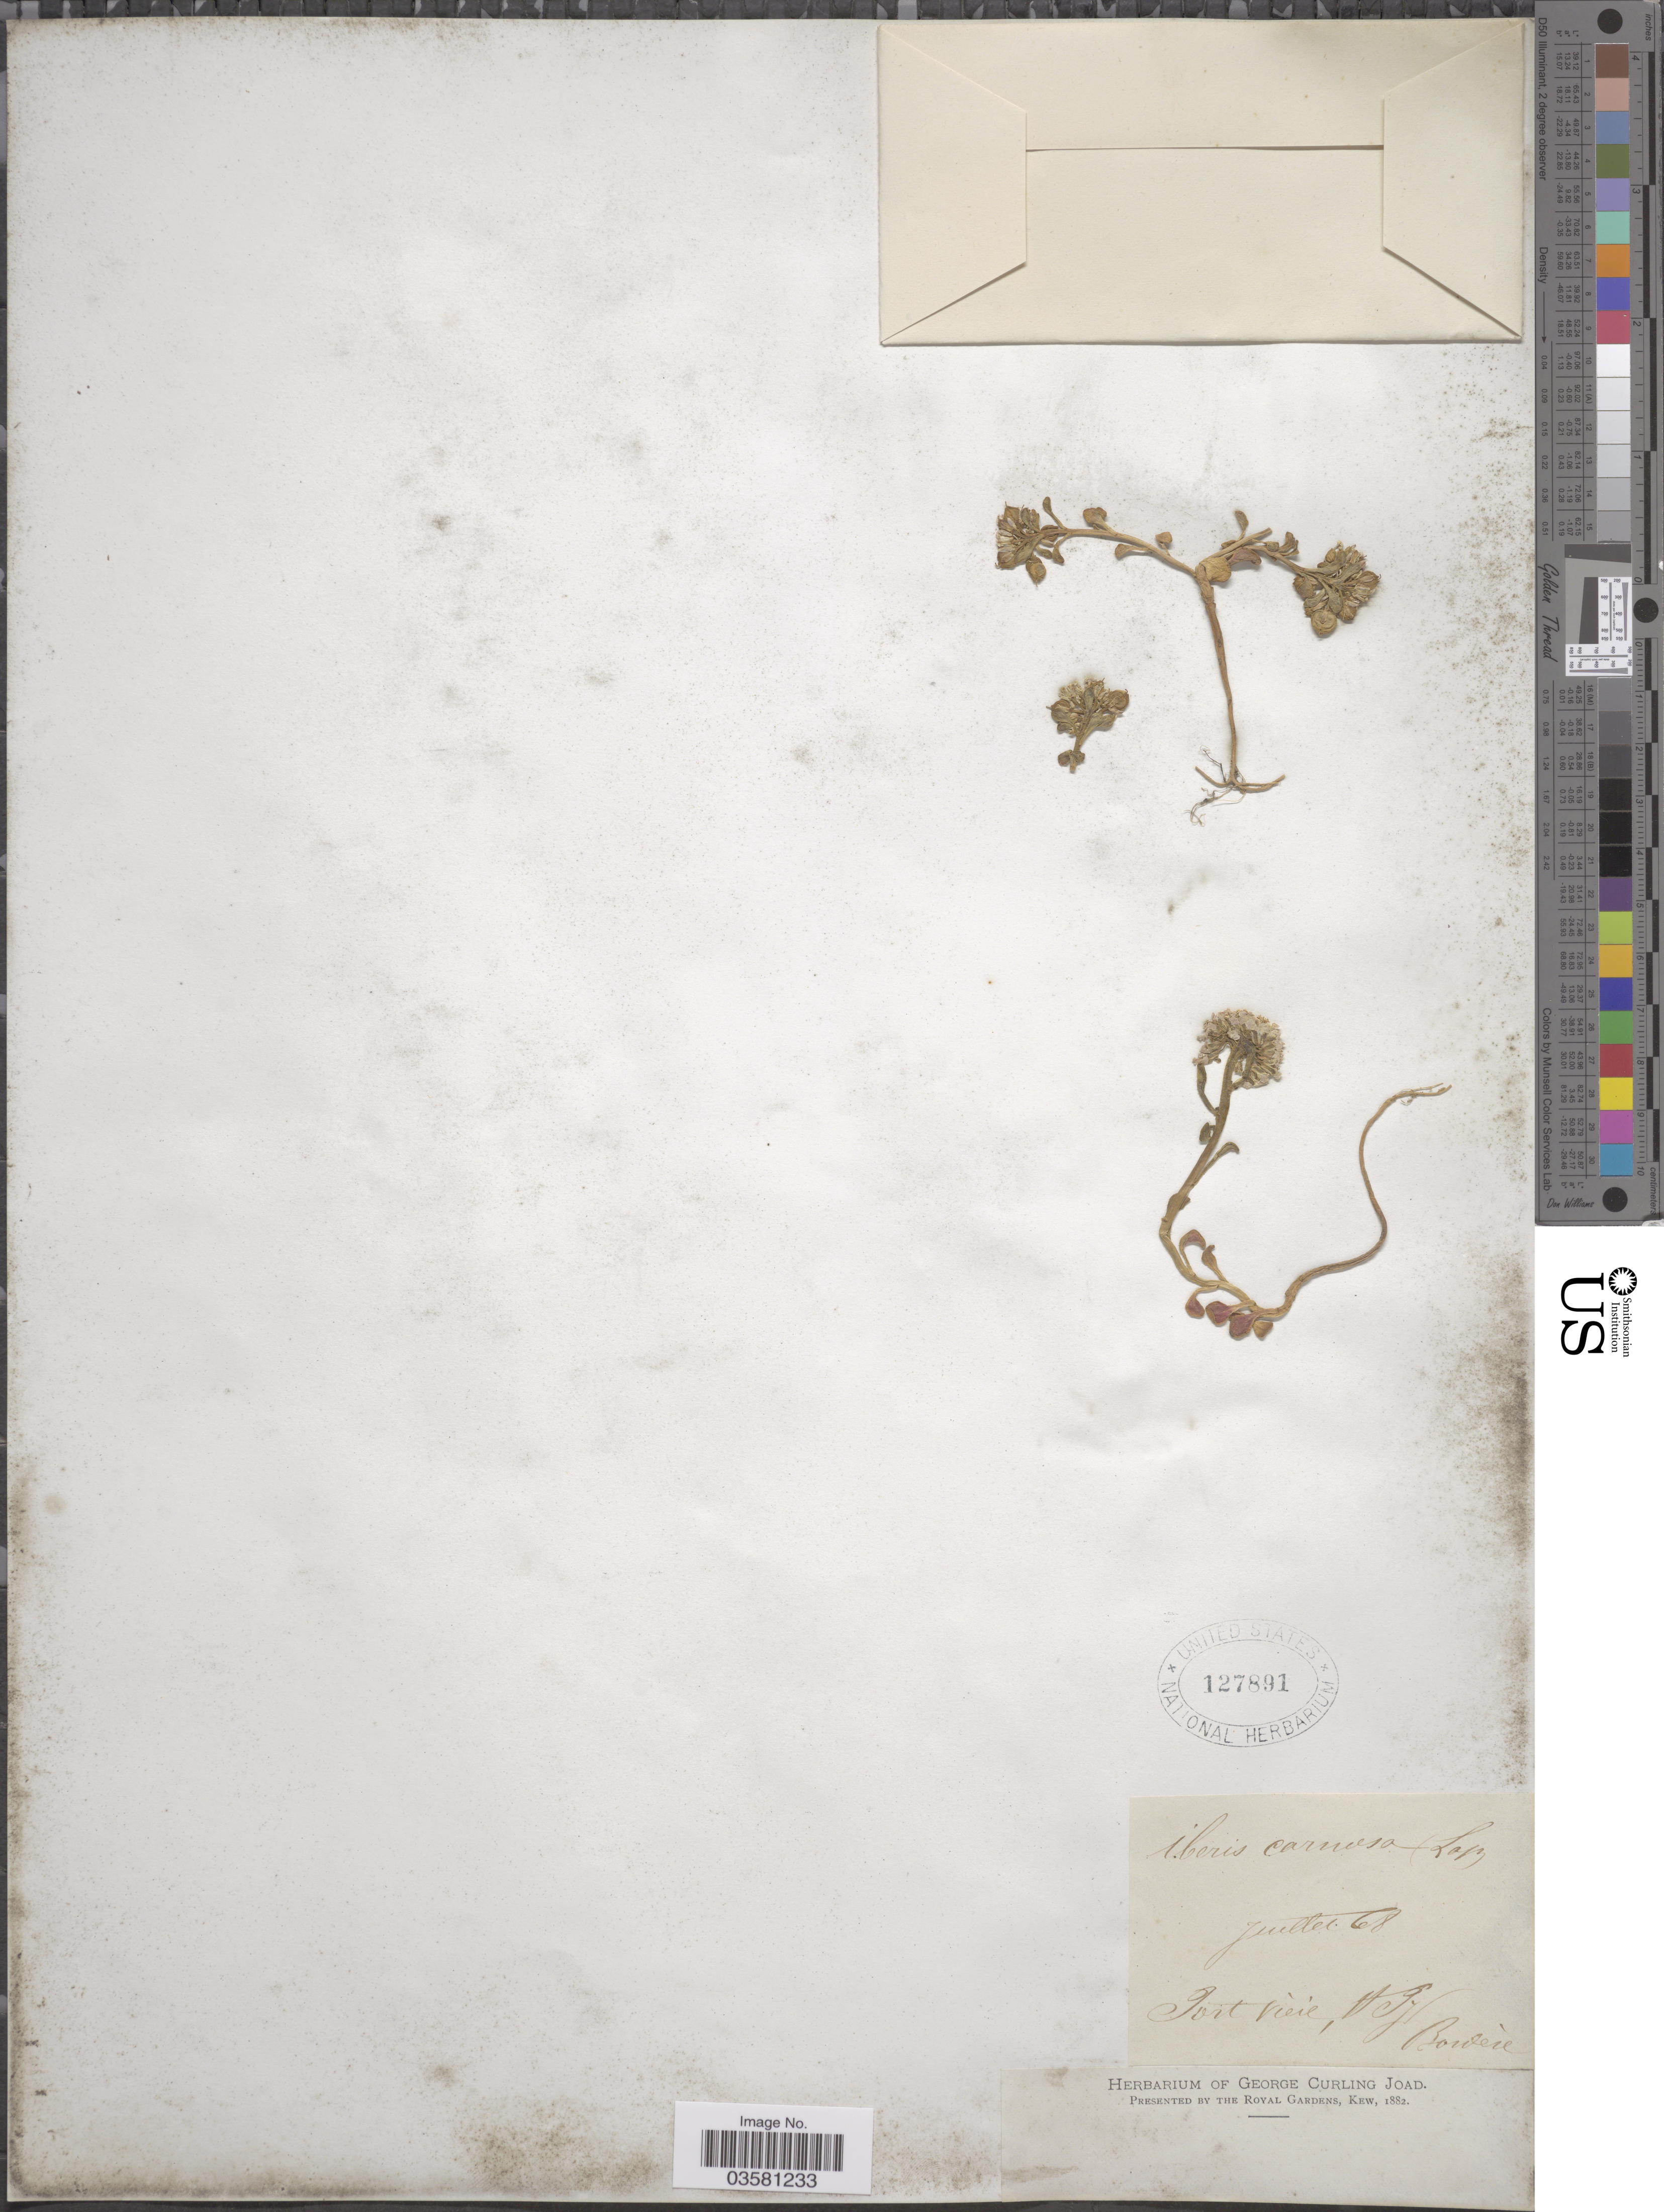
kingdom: Plantae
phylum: Tracheophyta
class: Magnoliopsida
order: Brassicales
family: Brassicaceae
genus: Iberis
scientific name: Iberis carnosa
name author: Willd.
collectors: -. Bordère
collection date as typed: Transcribed d/m/y: /7/68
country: France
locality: Port Vière, H Pyr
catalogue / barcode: US 127891